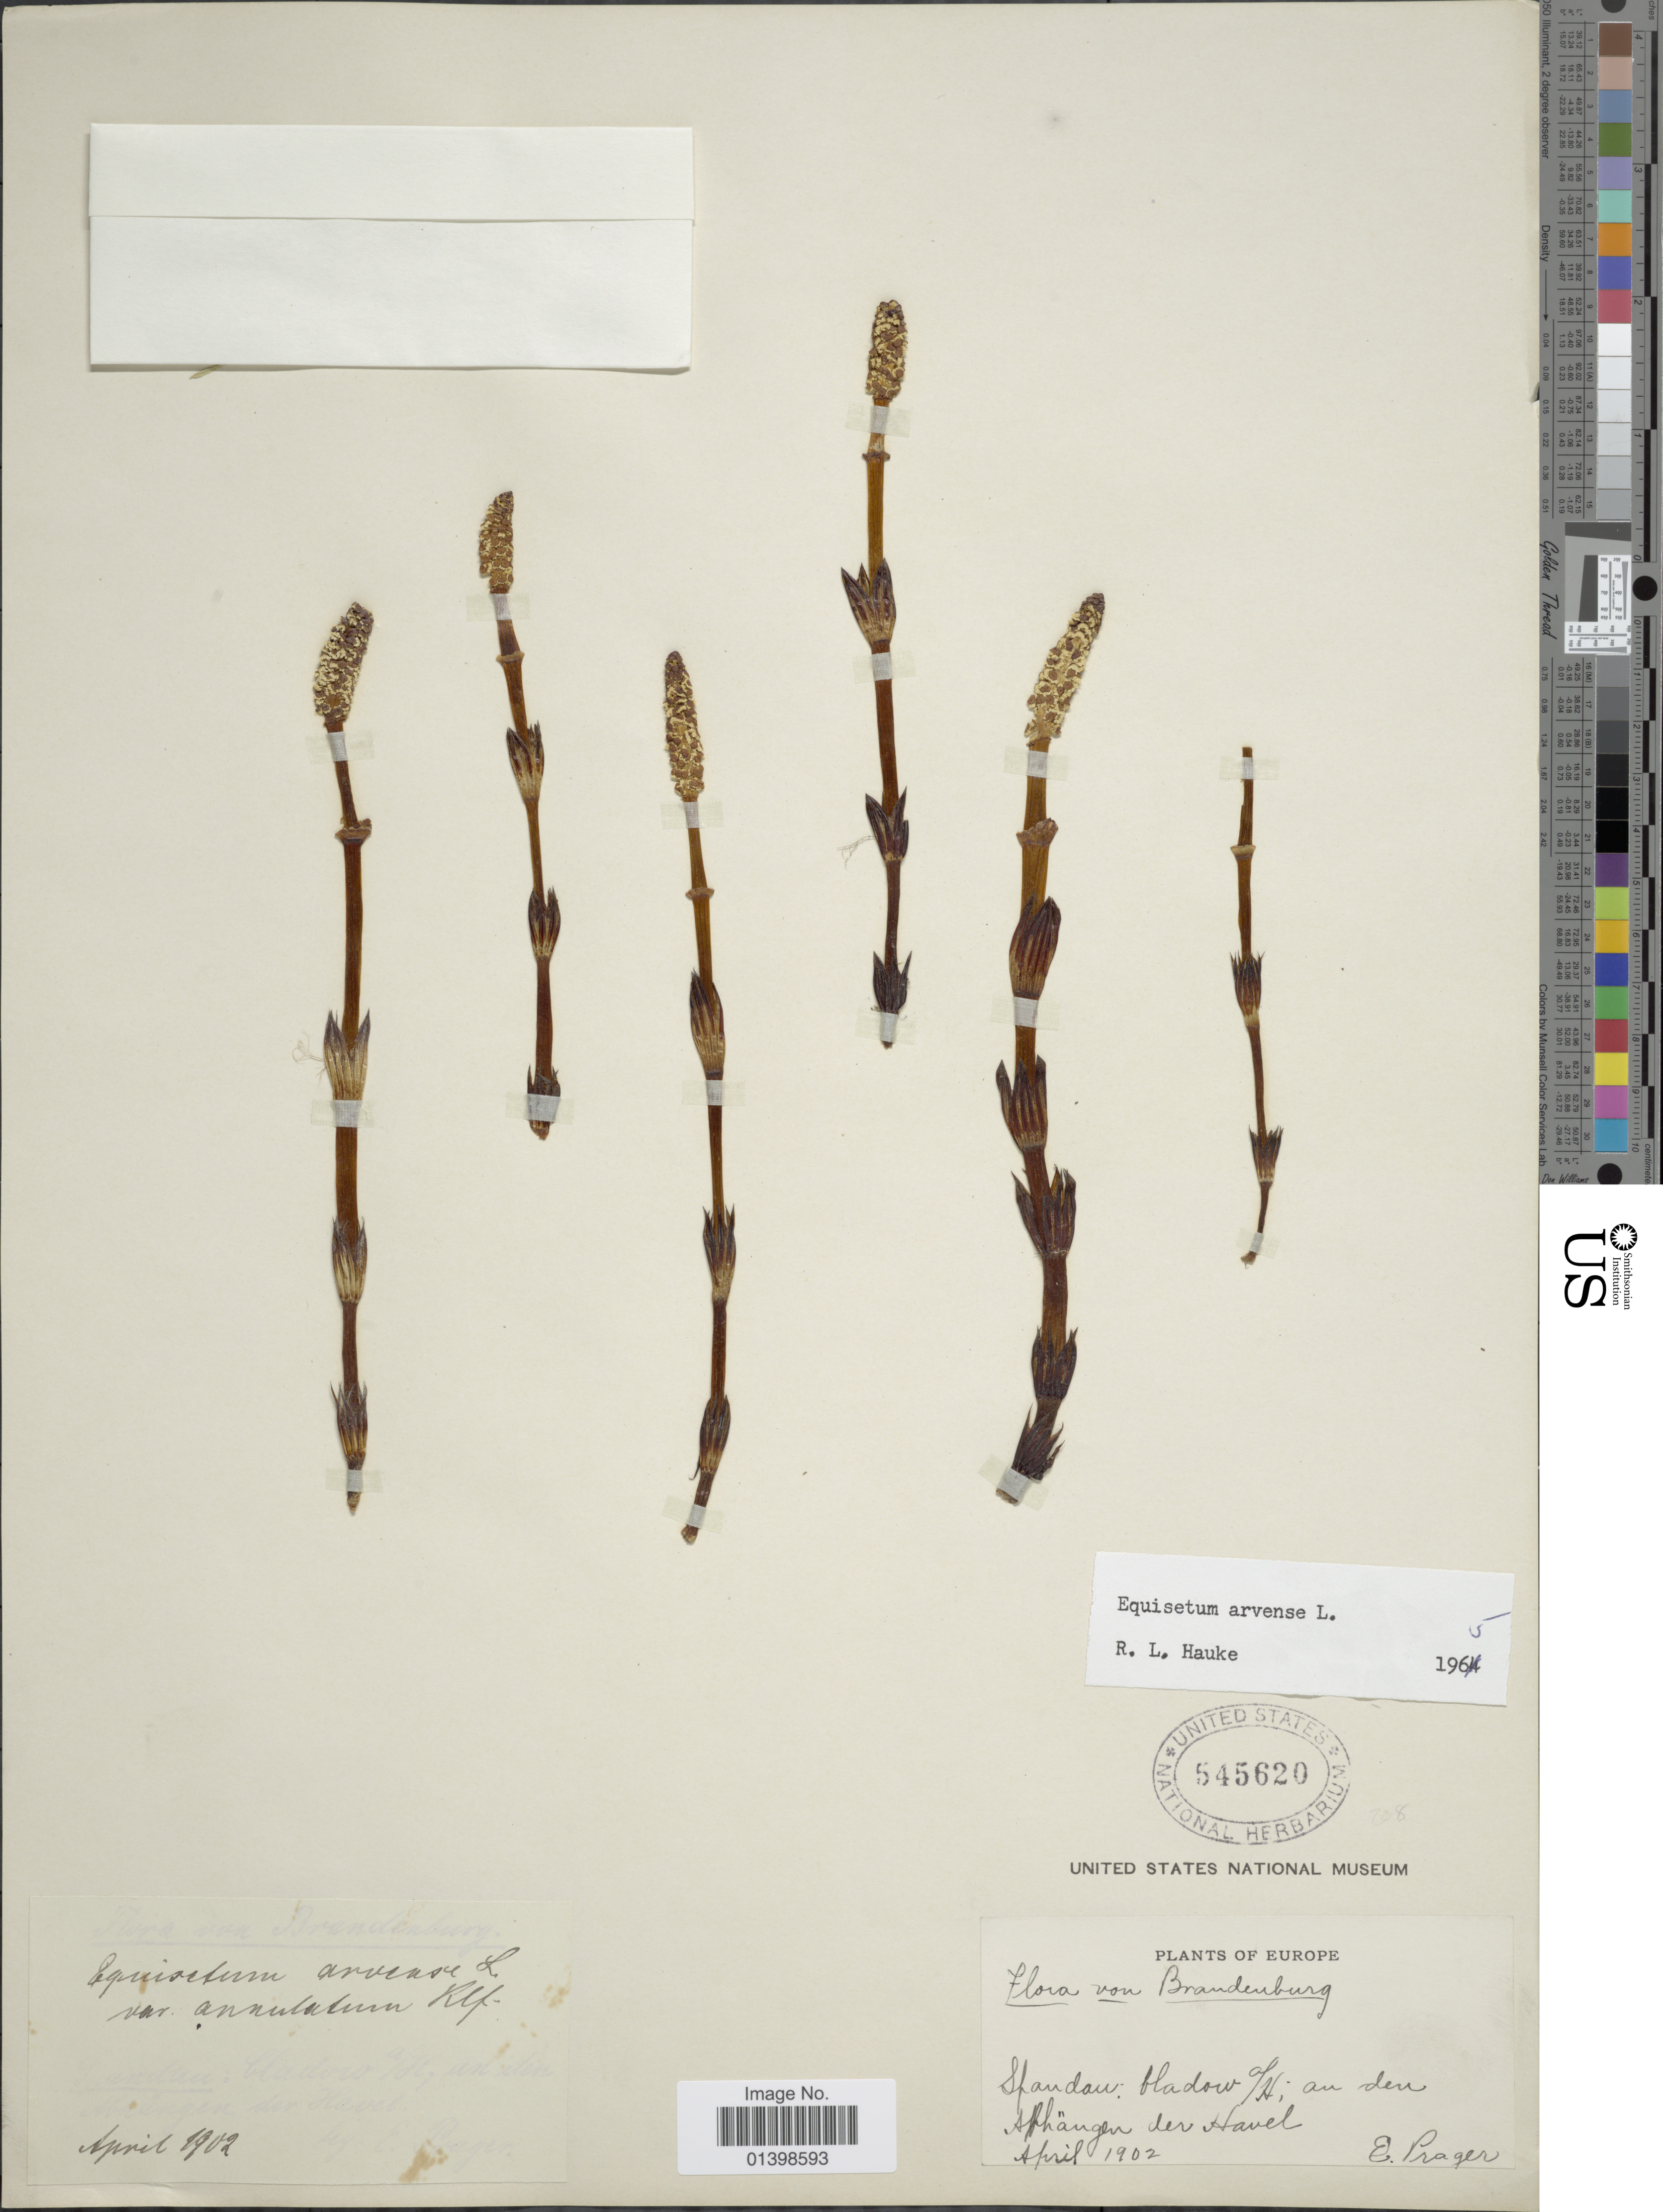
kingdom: Plantae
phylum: Tracheophyta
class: Polypodiopsida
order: Equisetales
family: Equisetaceae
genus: Equisetum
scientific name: Equisetum arvense var. irriguum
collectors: E. Prager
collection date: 1902-04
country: Germany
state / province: Brandenburg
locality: Handan: Hadow a/h an den Afhängen der havel [interpreted]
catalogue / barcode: US 545620